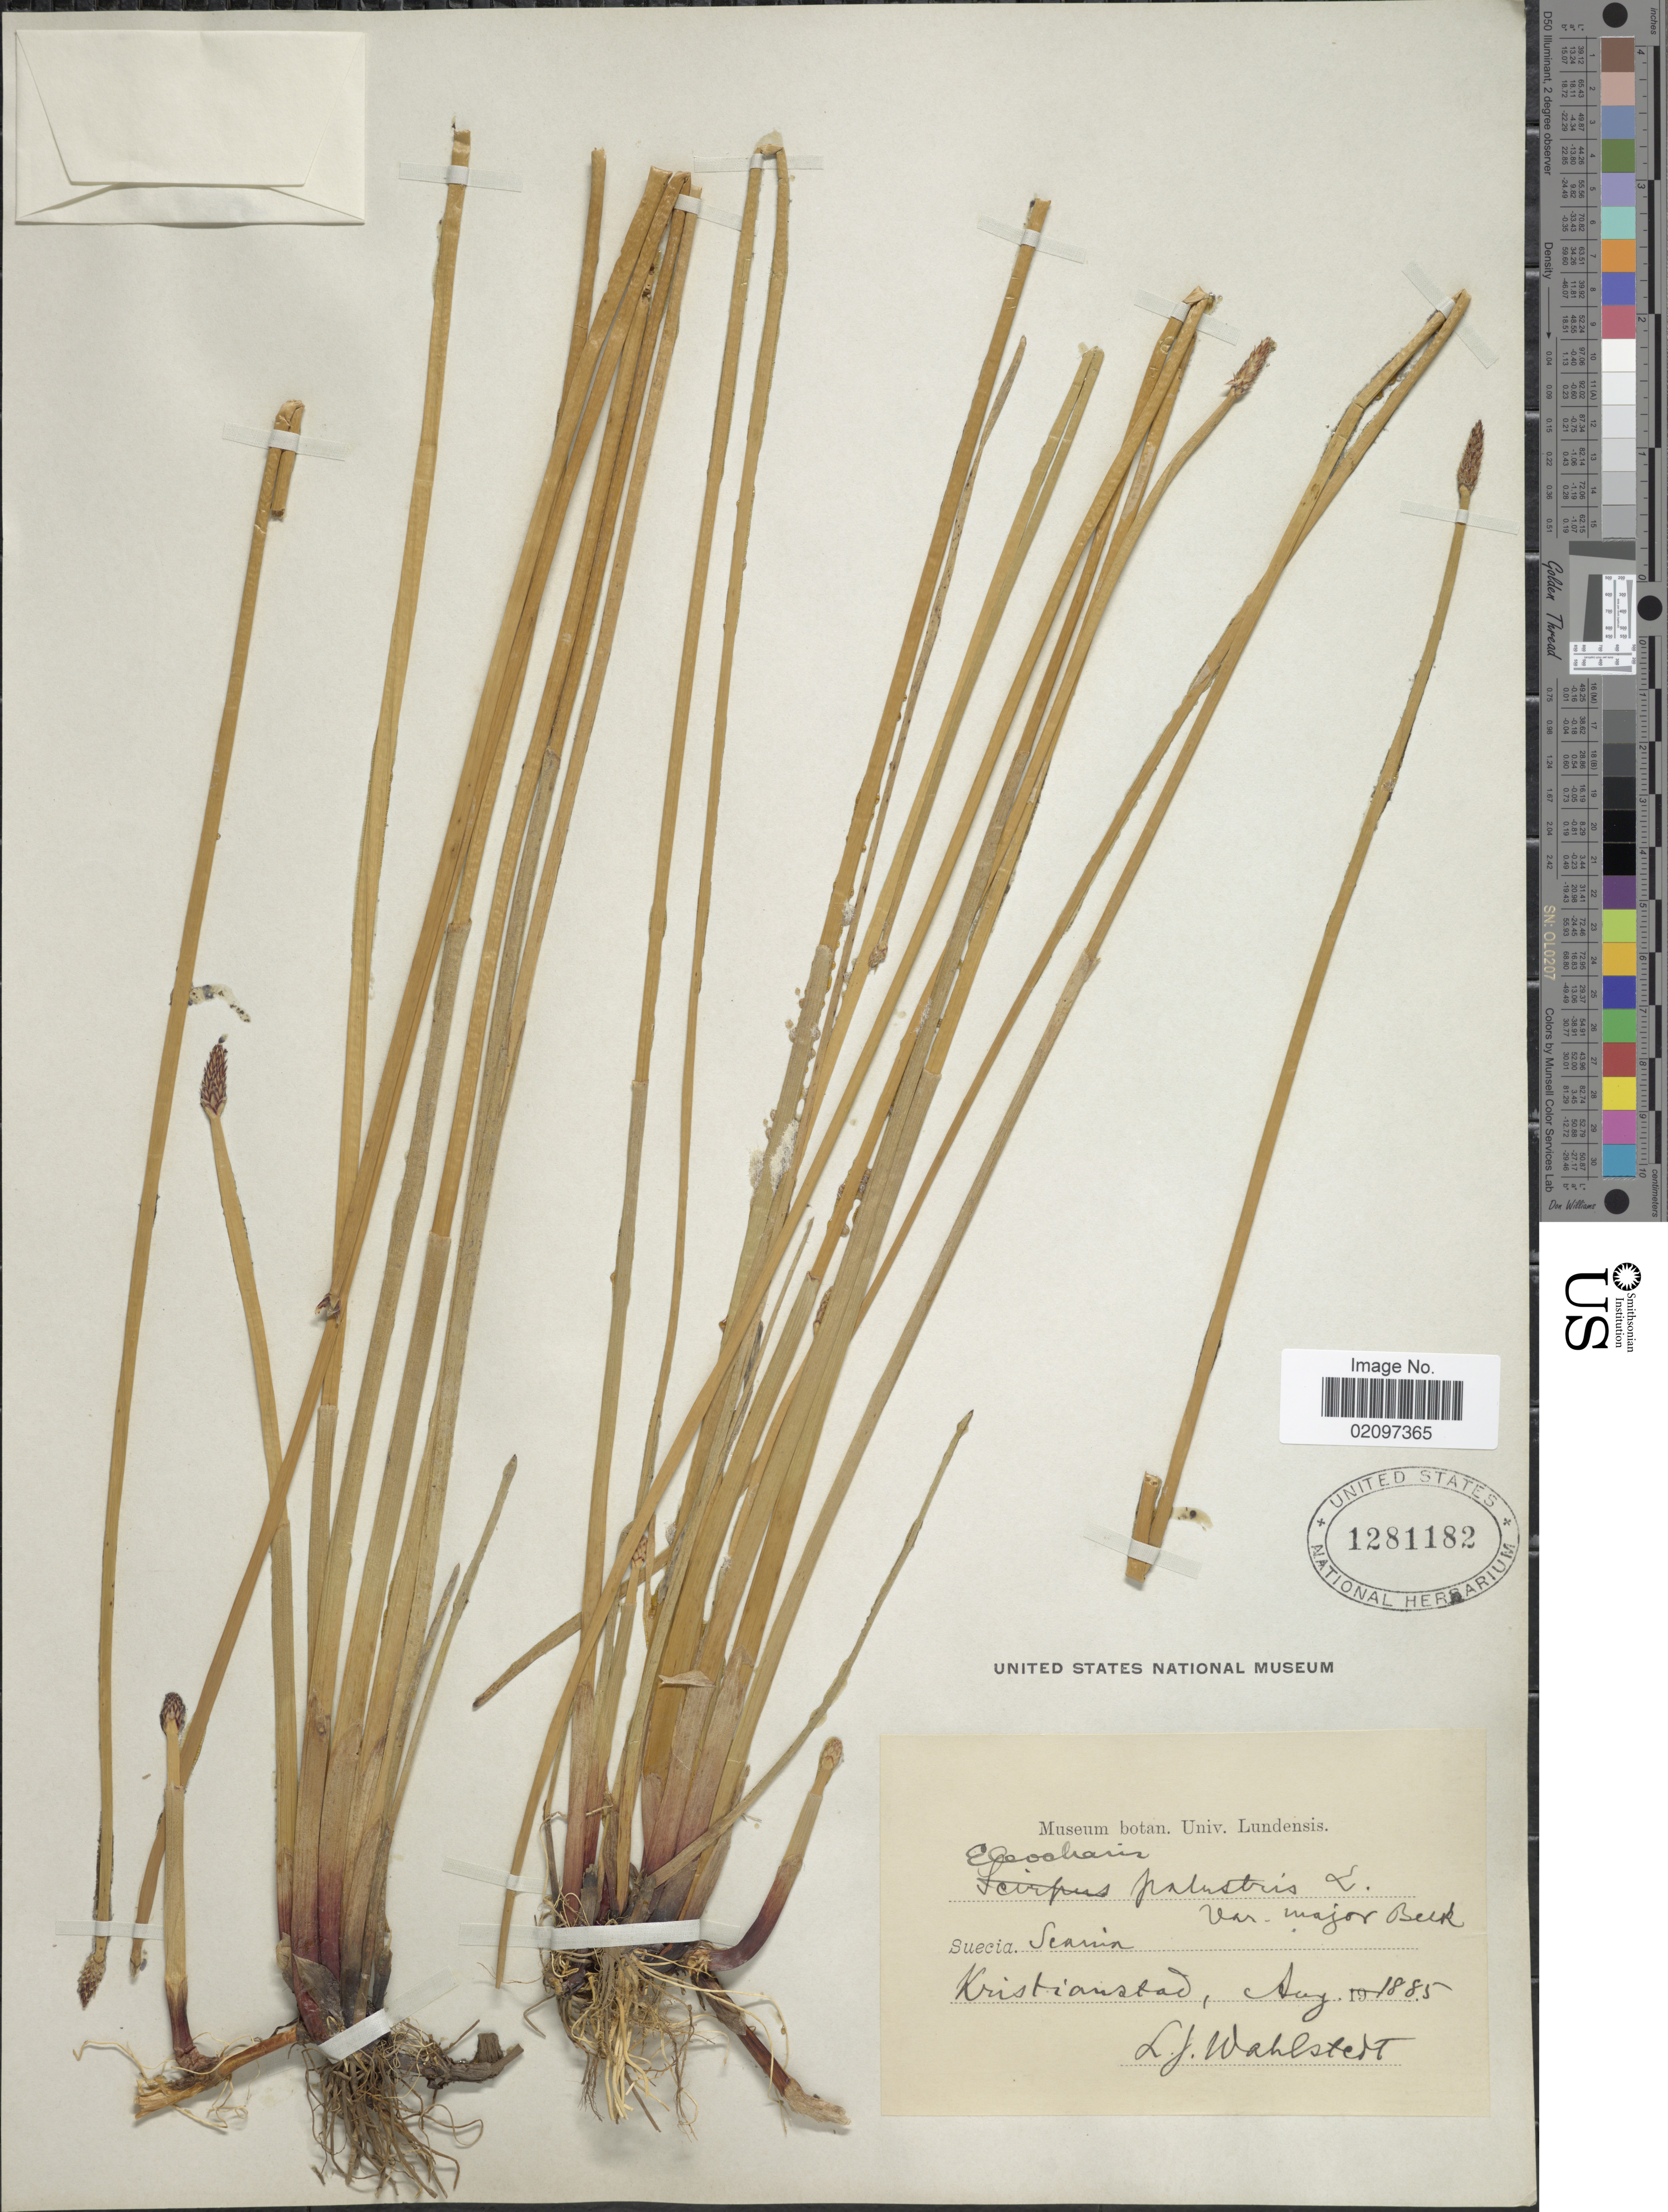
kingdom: Plantae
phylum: Tracheophyta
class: Liliopsida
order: Poales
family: Cyperaceae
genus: Eleocharis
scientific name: Eleocharis palustris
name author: (L.) Roem. & Schult.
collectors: L. J. Wahlstedt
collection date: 1885-08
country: Sweden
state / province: Skåne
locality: Suecia. Scania, Kristianstad.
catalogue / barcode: US 1281182